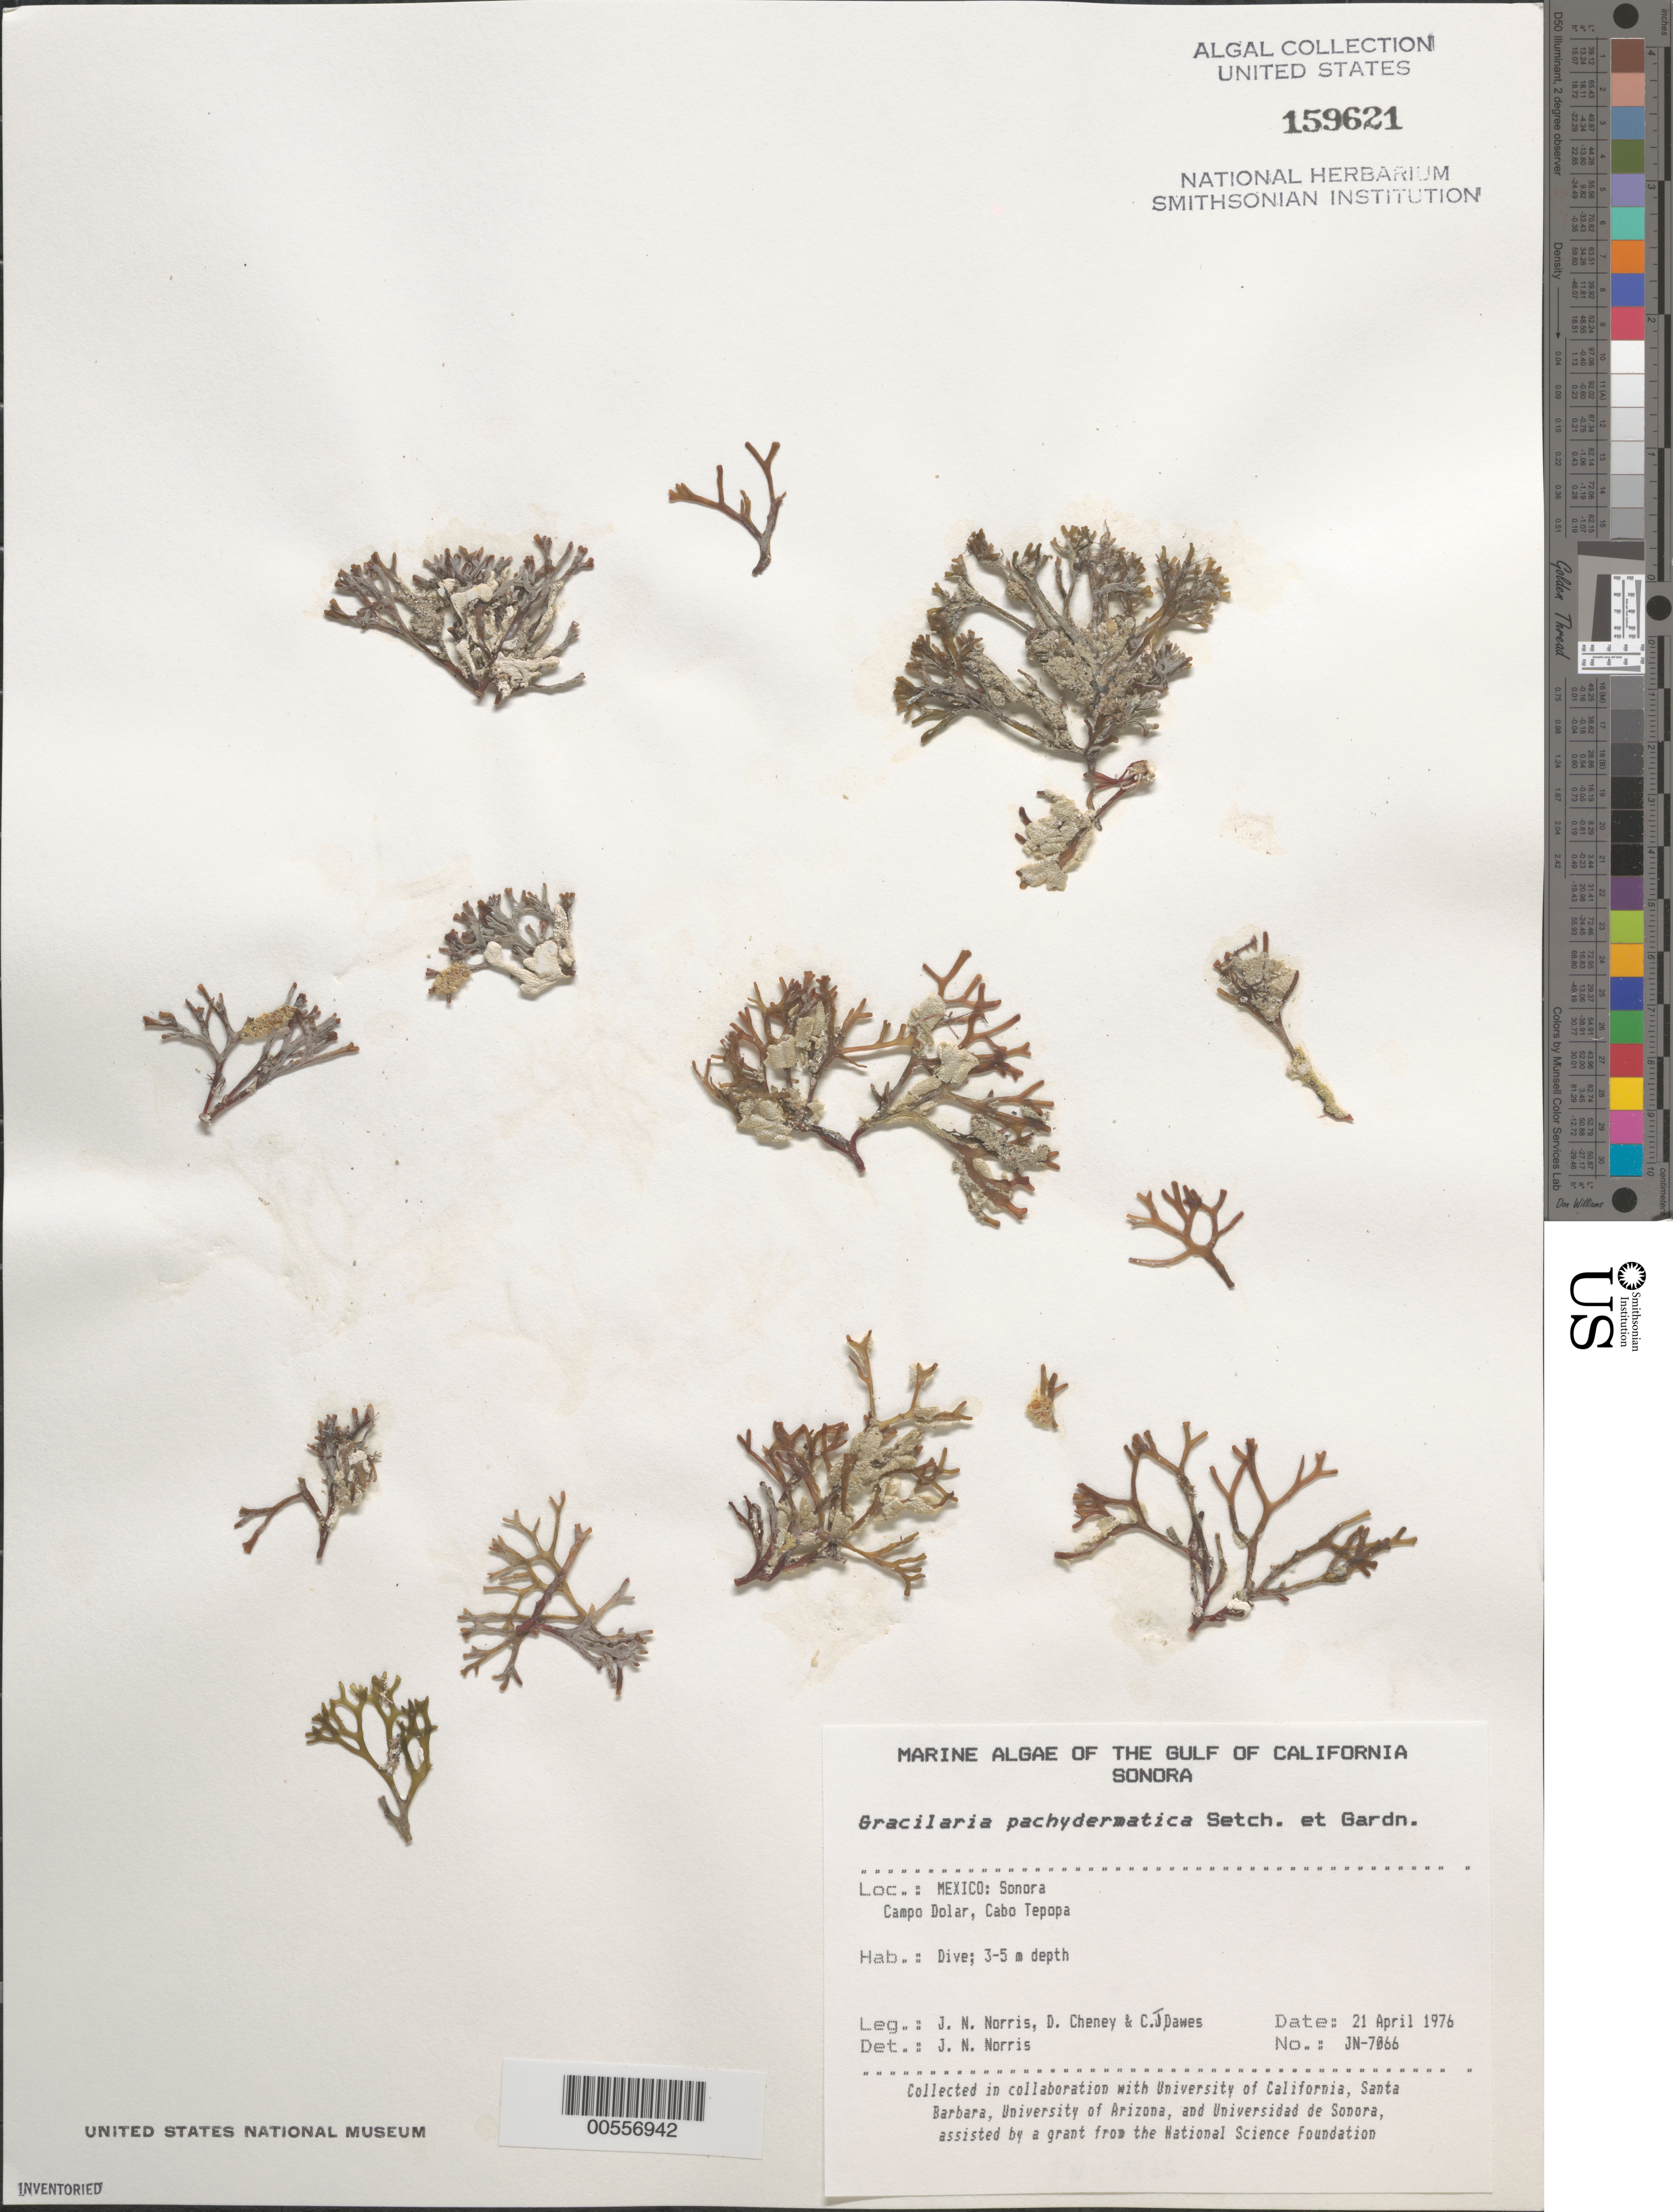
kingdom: Plantae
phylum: Rhodophyta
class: Florideophyceae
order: Gracilariales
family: Gracilariaceae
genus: Gracilaria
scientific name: Gracilaria pachydermatica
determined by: Norris, James N.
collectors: J. N. Norris, D. Cheney & C. Dawes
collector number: JN-7066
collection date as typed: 21 Apr 1976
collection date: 1976-04-21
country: Mexico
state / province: Sonora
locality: Campo Dolar, Cabo Tepopa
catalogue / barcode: US 159621